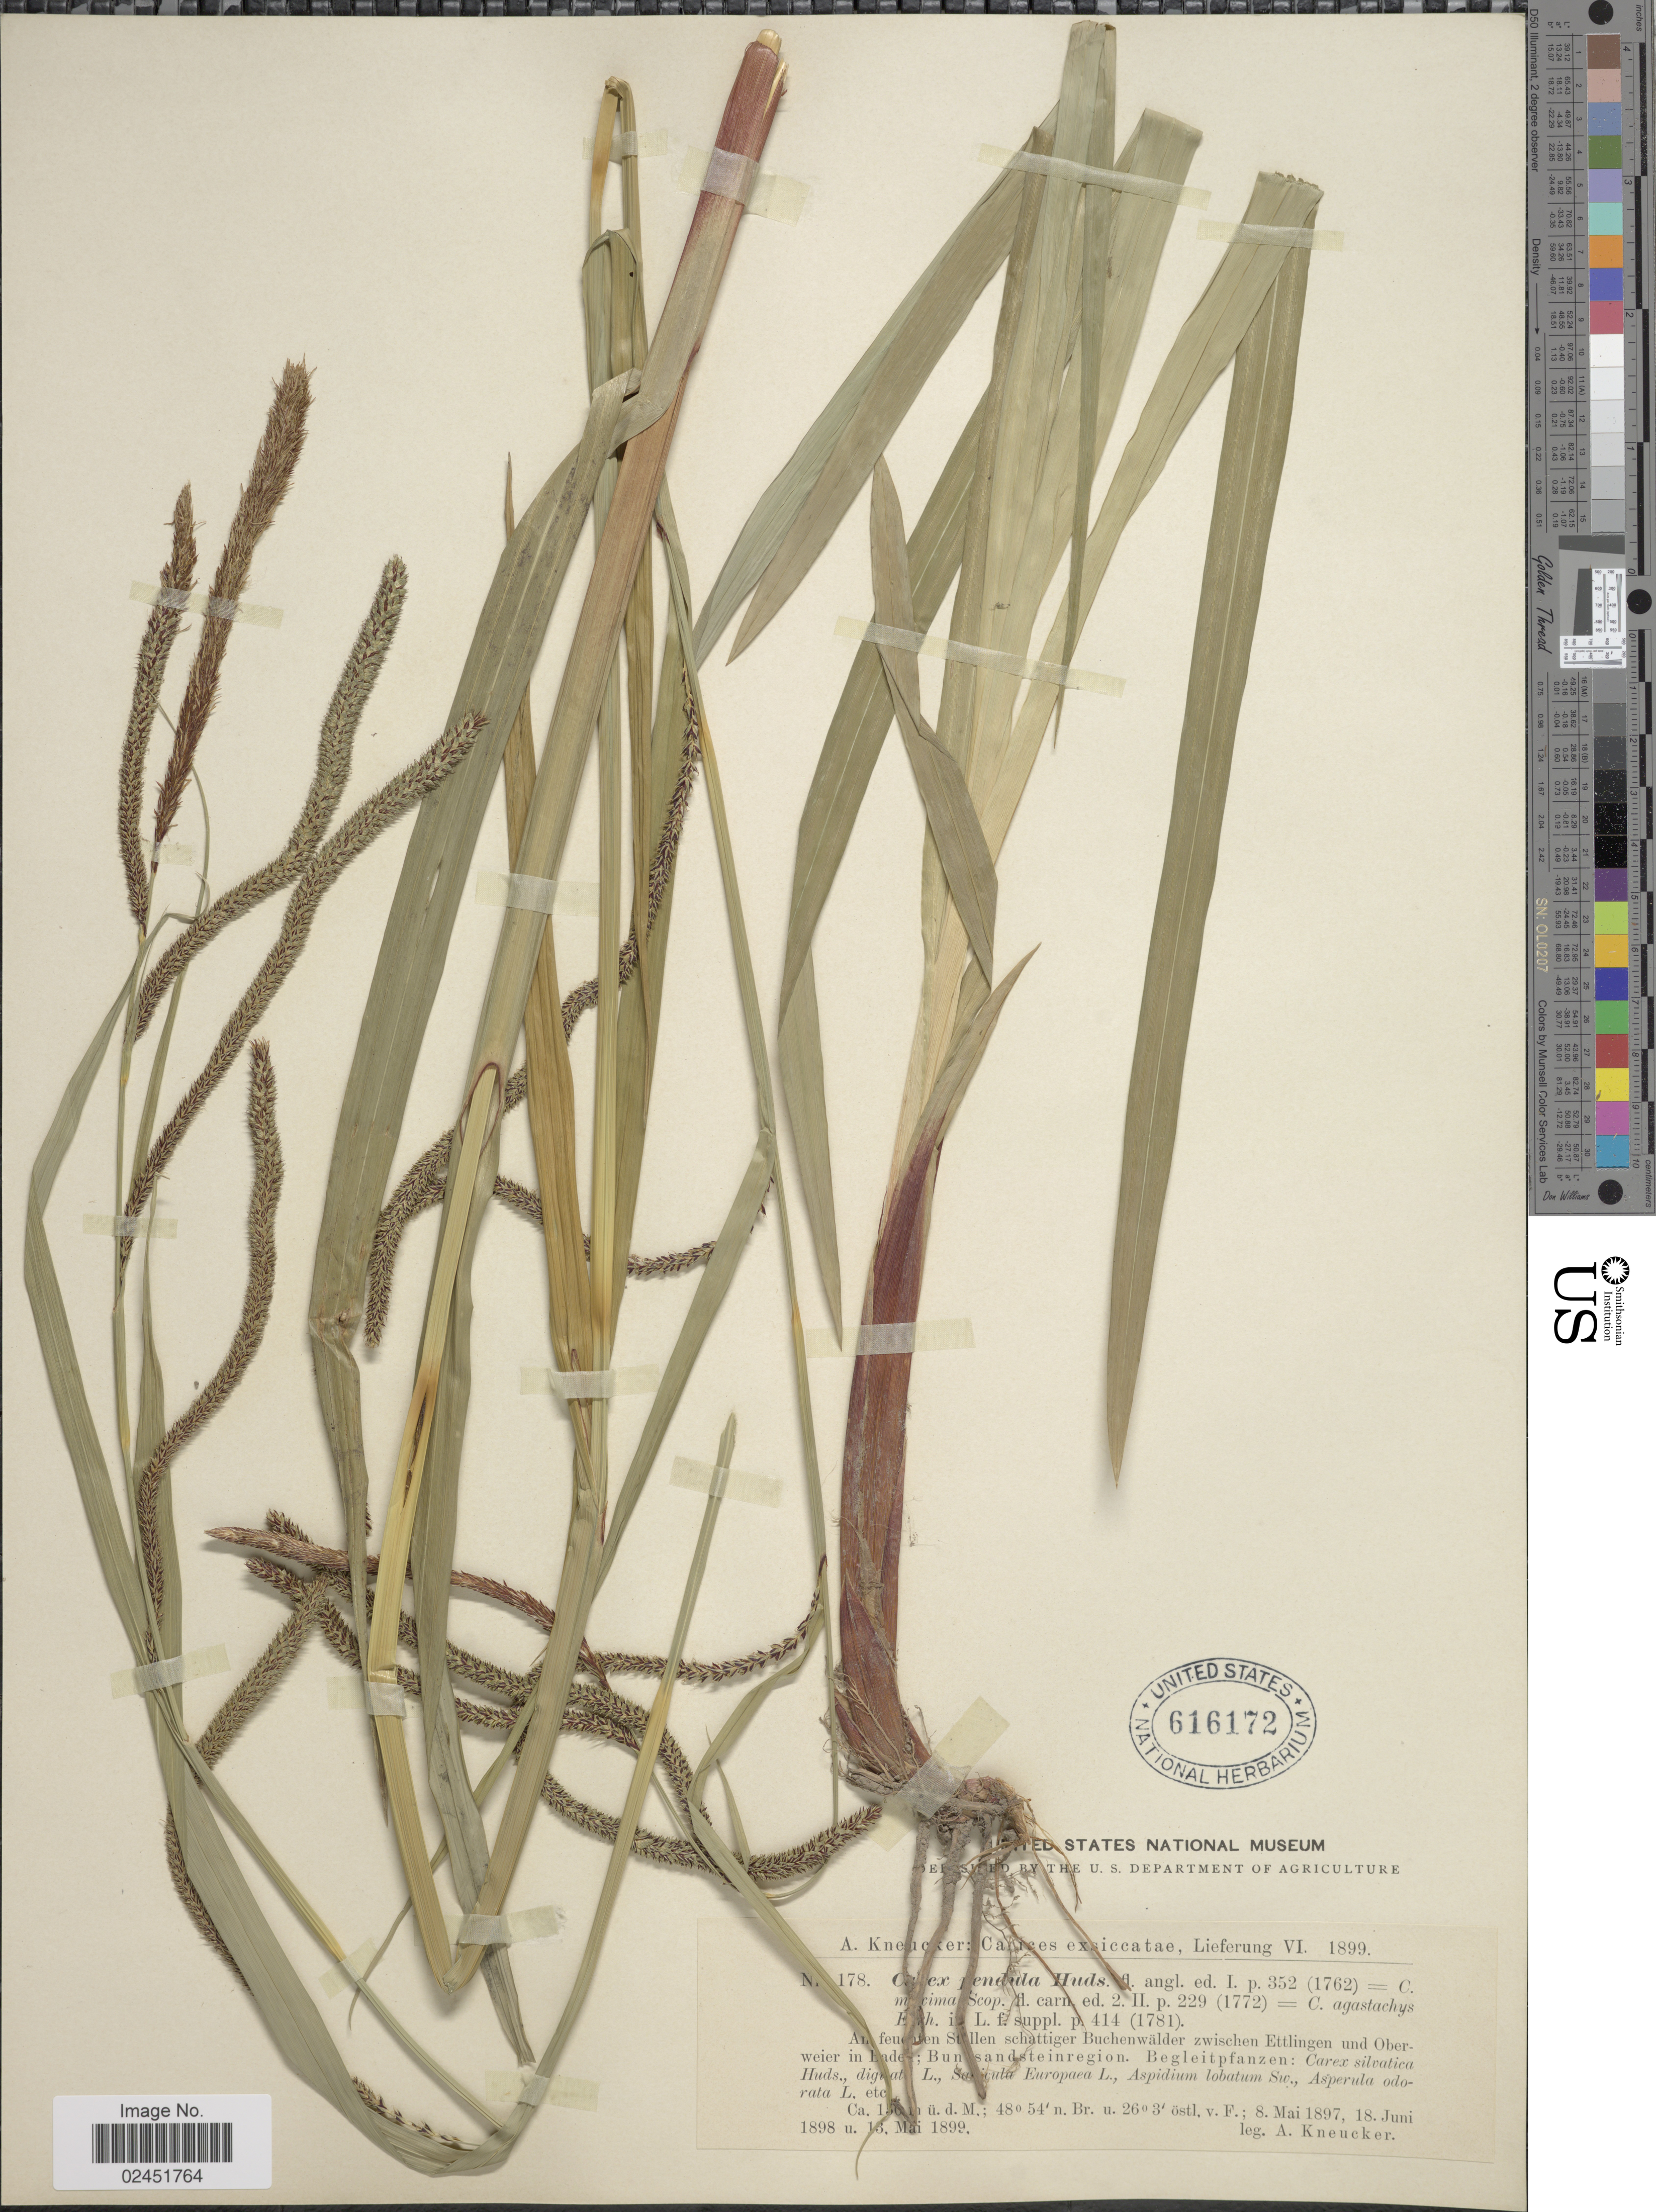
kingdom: Plantae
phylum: Tracheophyta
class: Liliopsida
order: Poales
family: Cyperaceae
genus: Carex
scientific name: Carex pendula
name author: Huds.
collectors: A. Kneucker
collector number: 178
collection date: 1897-05-08/1899-05-13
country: Germany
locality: A[illegible text] feu[illegible text] St[illegible text]llen schattiger Buchenwalder zwichen Ettlingen und Oberweier in [illegible text]ad[illegible text]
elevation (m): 150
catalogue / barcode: US 616172